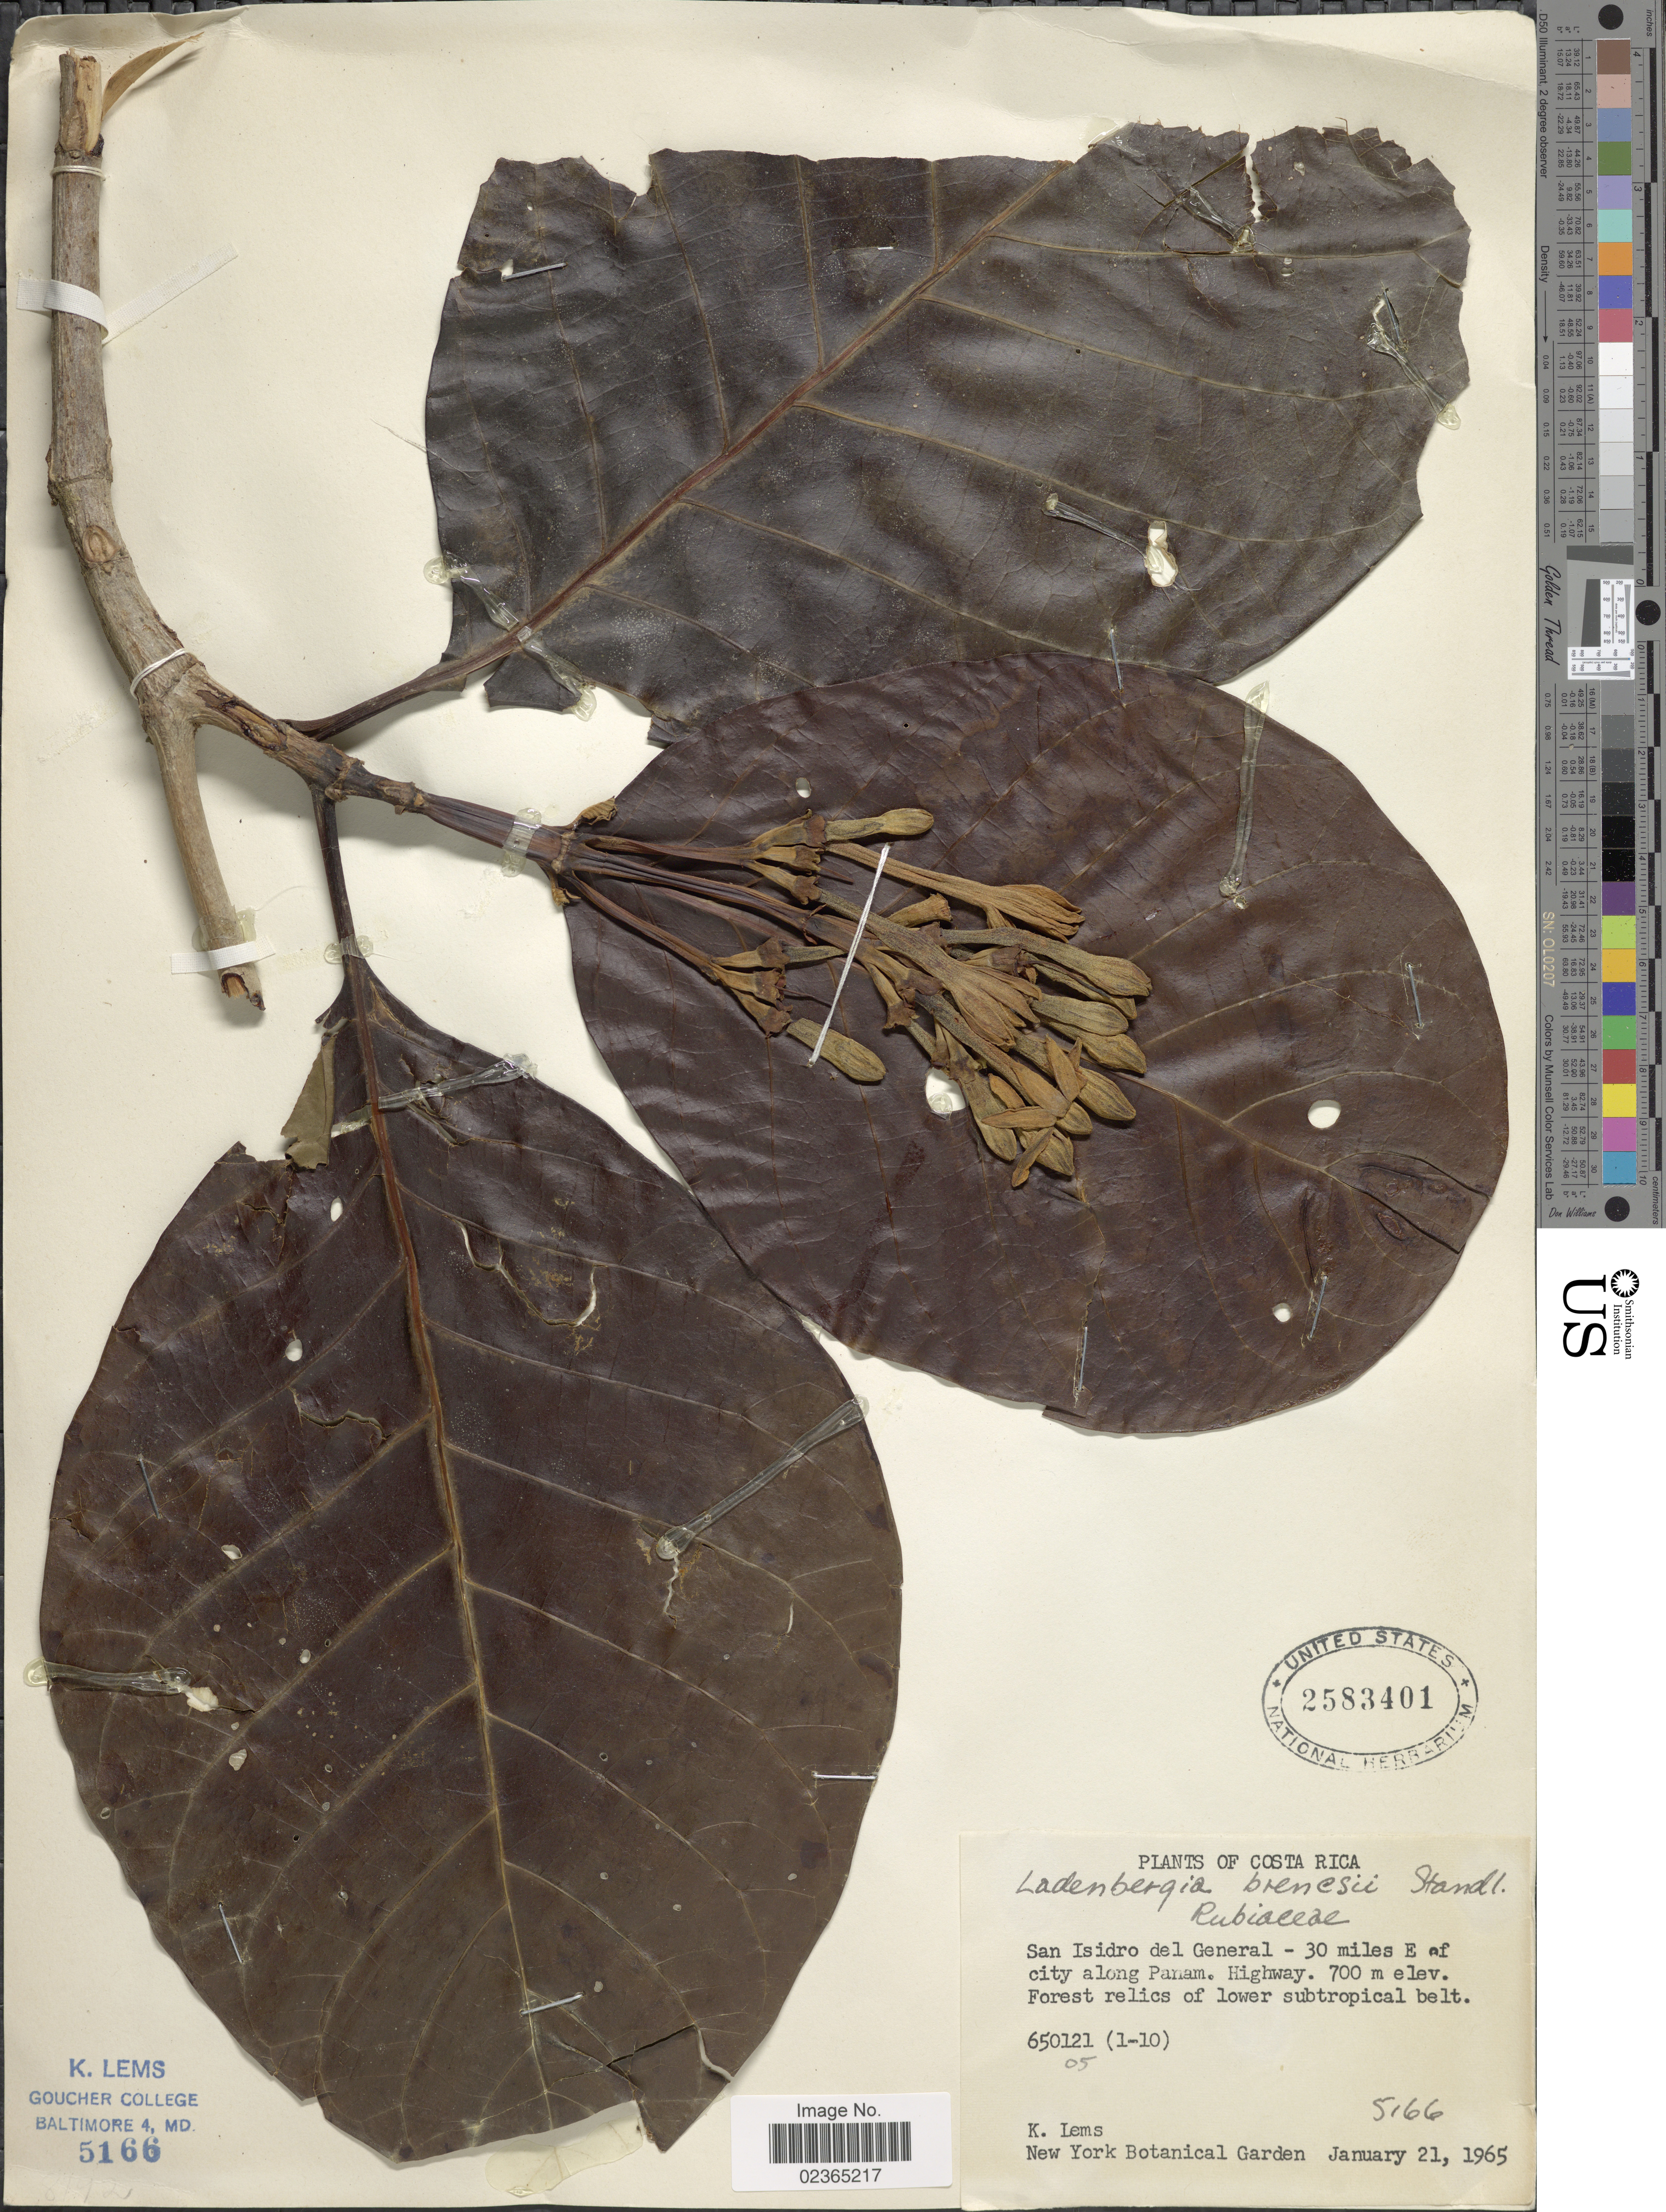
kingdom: Plantae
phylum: Tracheophyta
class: Magnoliopsida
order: Gentianales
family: Rubiaceae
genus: Ladenbergia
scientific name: Ladenbergia brenesii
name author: Standl.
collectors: K. Lems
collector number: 5166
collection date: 1965-01-21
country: Costa Rica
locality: San Isidro del General - 30 miles E of city along Panam. Highway 650121 (1-10)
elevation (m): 700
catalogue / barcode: US 2583401